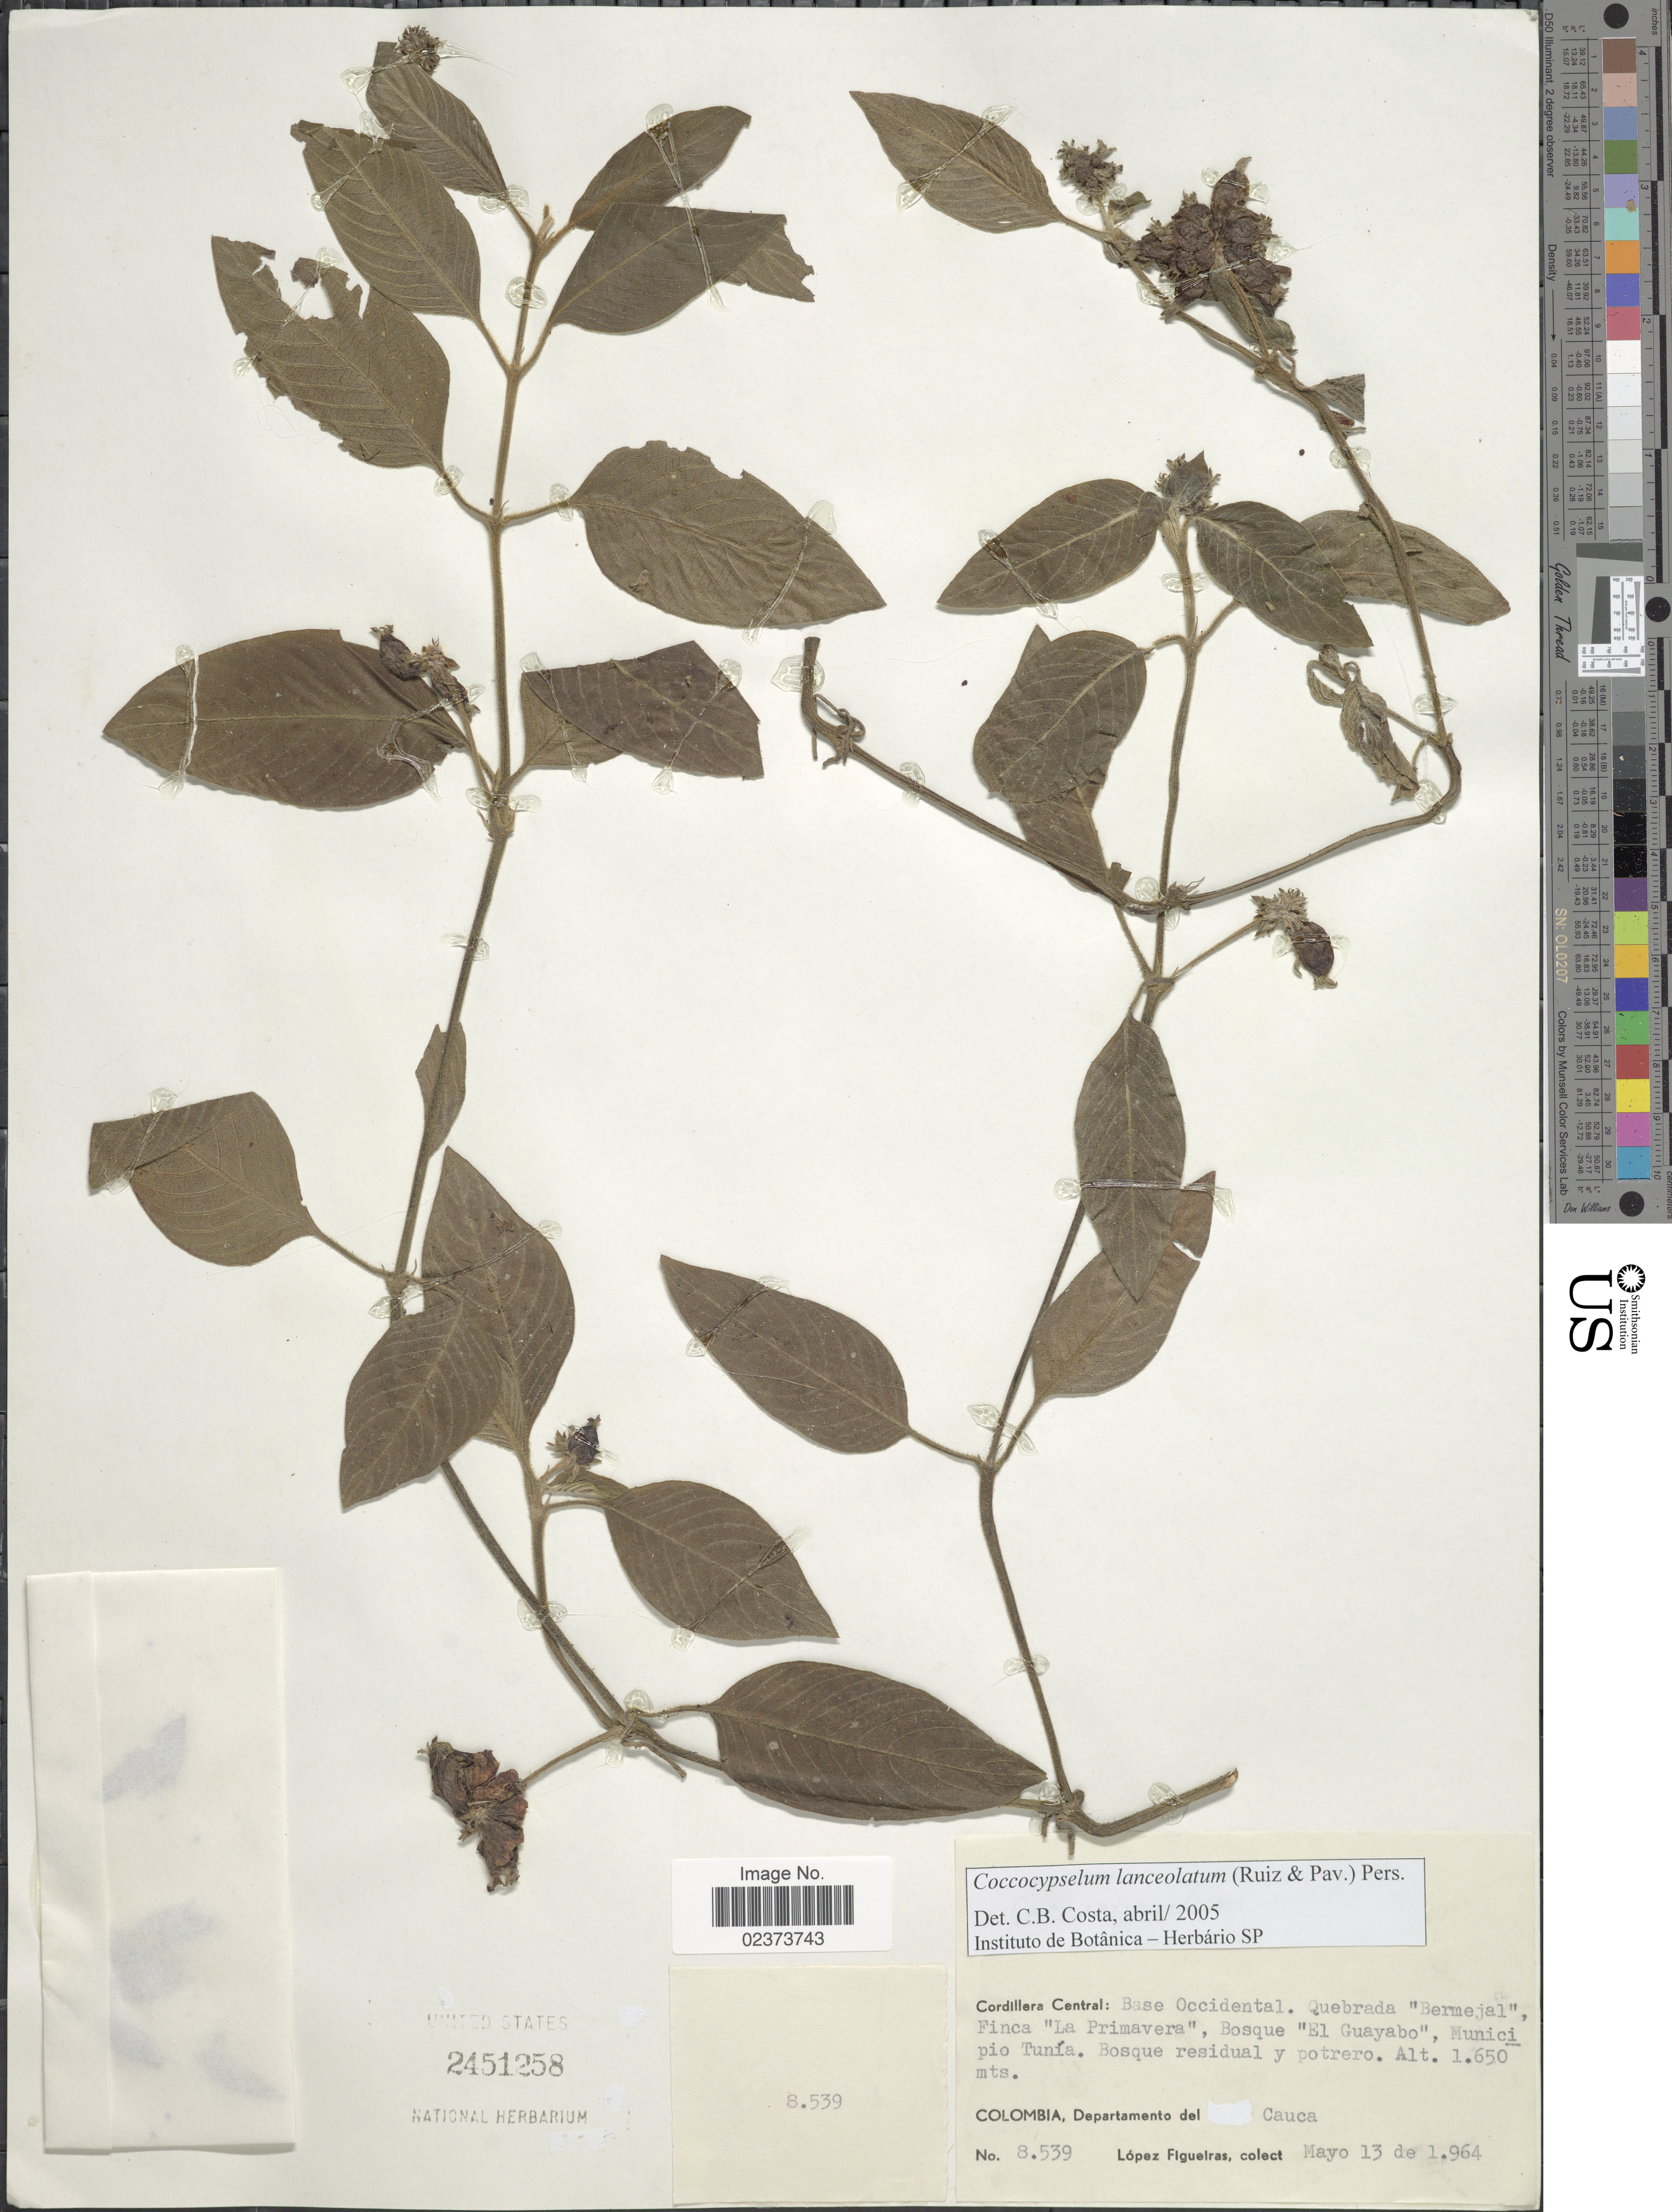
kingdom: Plantae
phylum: Tracheophyta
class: Magnoliopsida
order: Gentianales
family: Rubiaceae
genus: Coccocypselum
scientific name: Coccocypselum lanceolatum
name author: (Ruiz & Pav.) Pers.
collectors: M. López Figueiras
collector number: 8539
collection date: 1964-05-13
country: Colombia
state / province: Cauca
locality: Cordillera Central: Base Occidental. Quebrada 'Bermejal', Finca 'La Primavera', Bosque 'El Guayabo', Municipio Tunía, Departamento del Cauca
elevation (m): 1650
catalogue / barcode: US 2451258